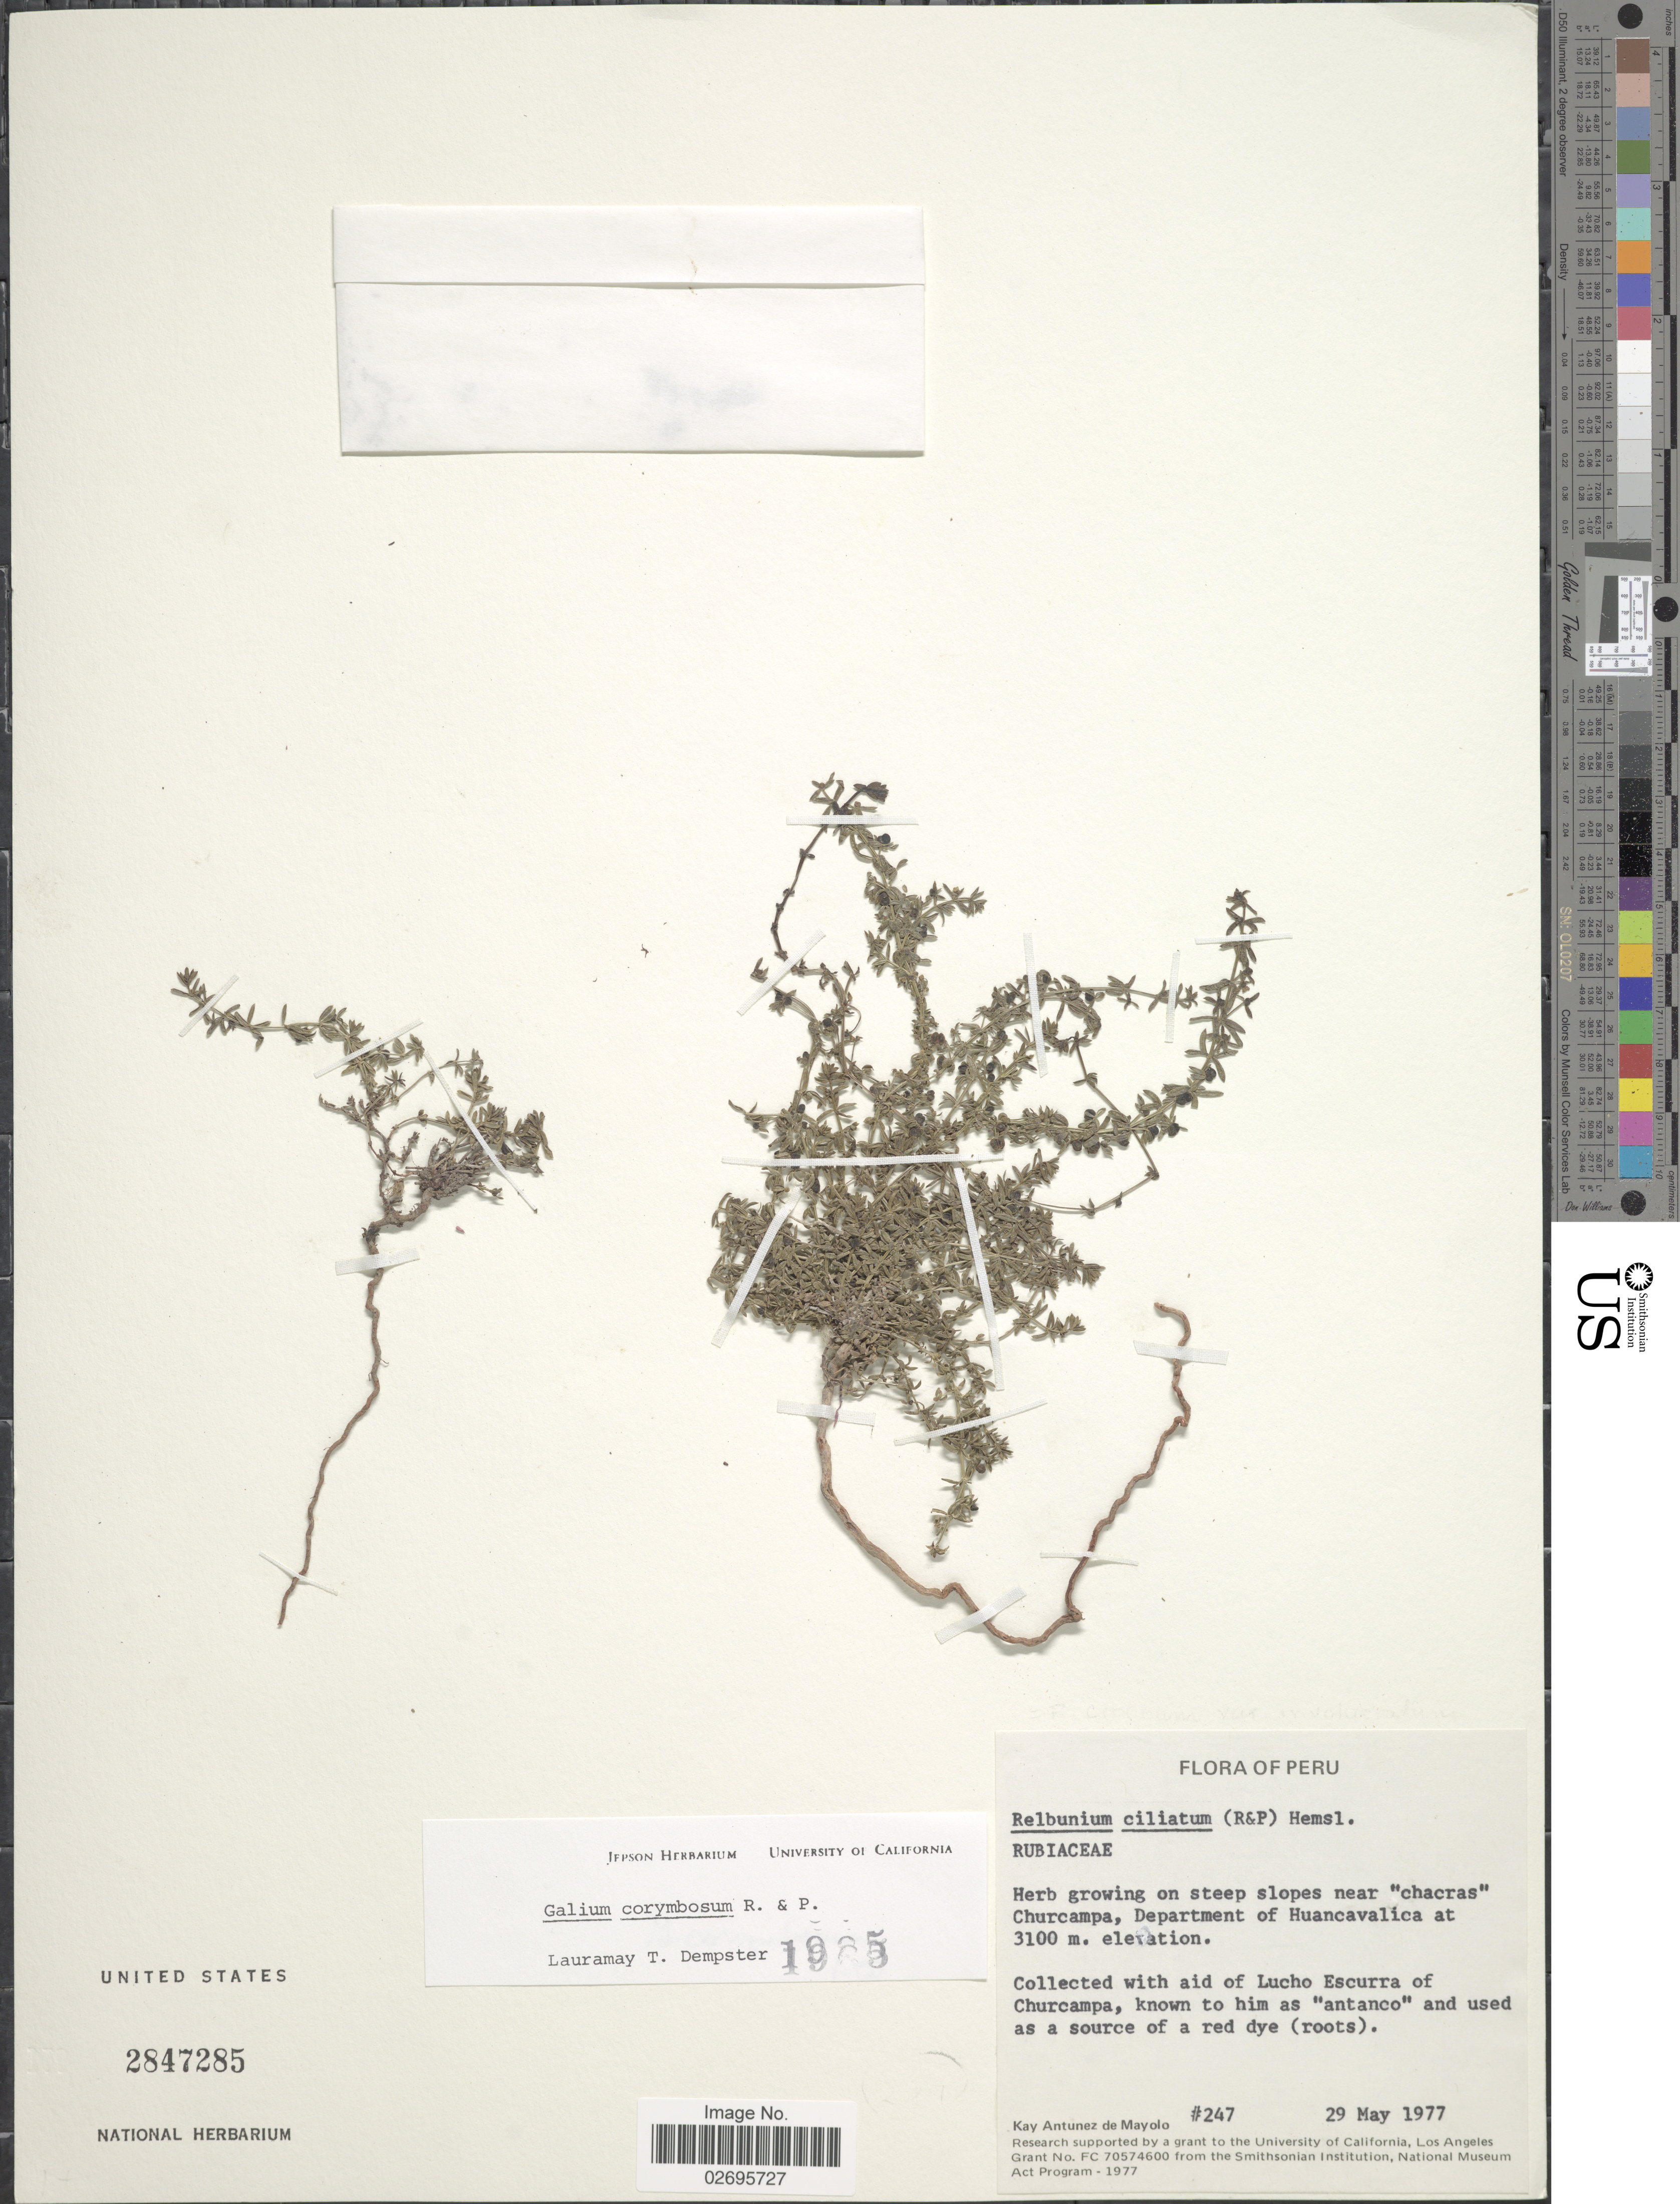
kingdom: Plantae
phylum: Tracheophyta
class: Magnoliopsida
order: Gentianales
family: Rubiaceae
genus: Galium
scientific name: Galium corymbosum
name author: Ruiz & Pav.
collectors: K. Antunez de Mayolo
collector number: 247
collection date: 1977-05-29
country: Peru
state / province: Huancavelica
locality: On steep slopes near "chacras" Churcampa, Department of Huancavalica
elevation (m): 3100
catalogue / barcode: US 2847285